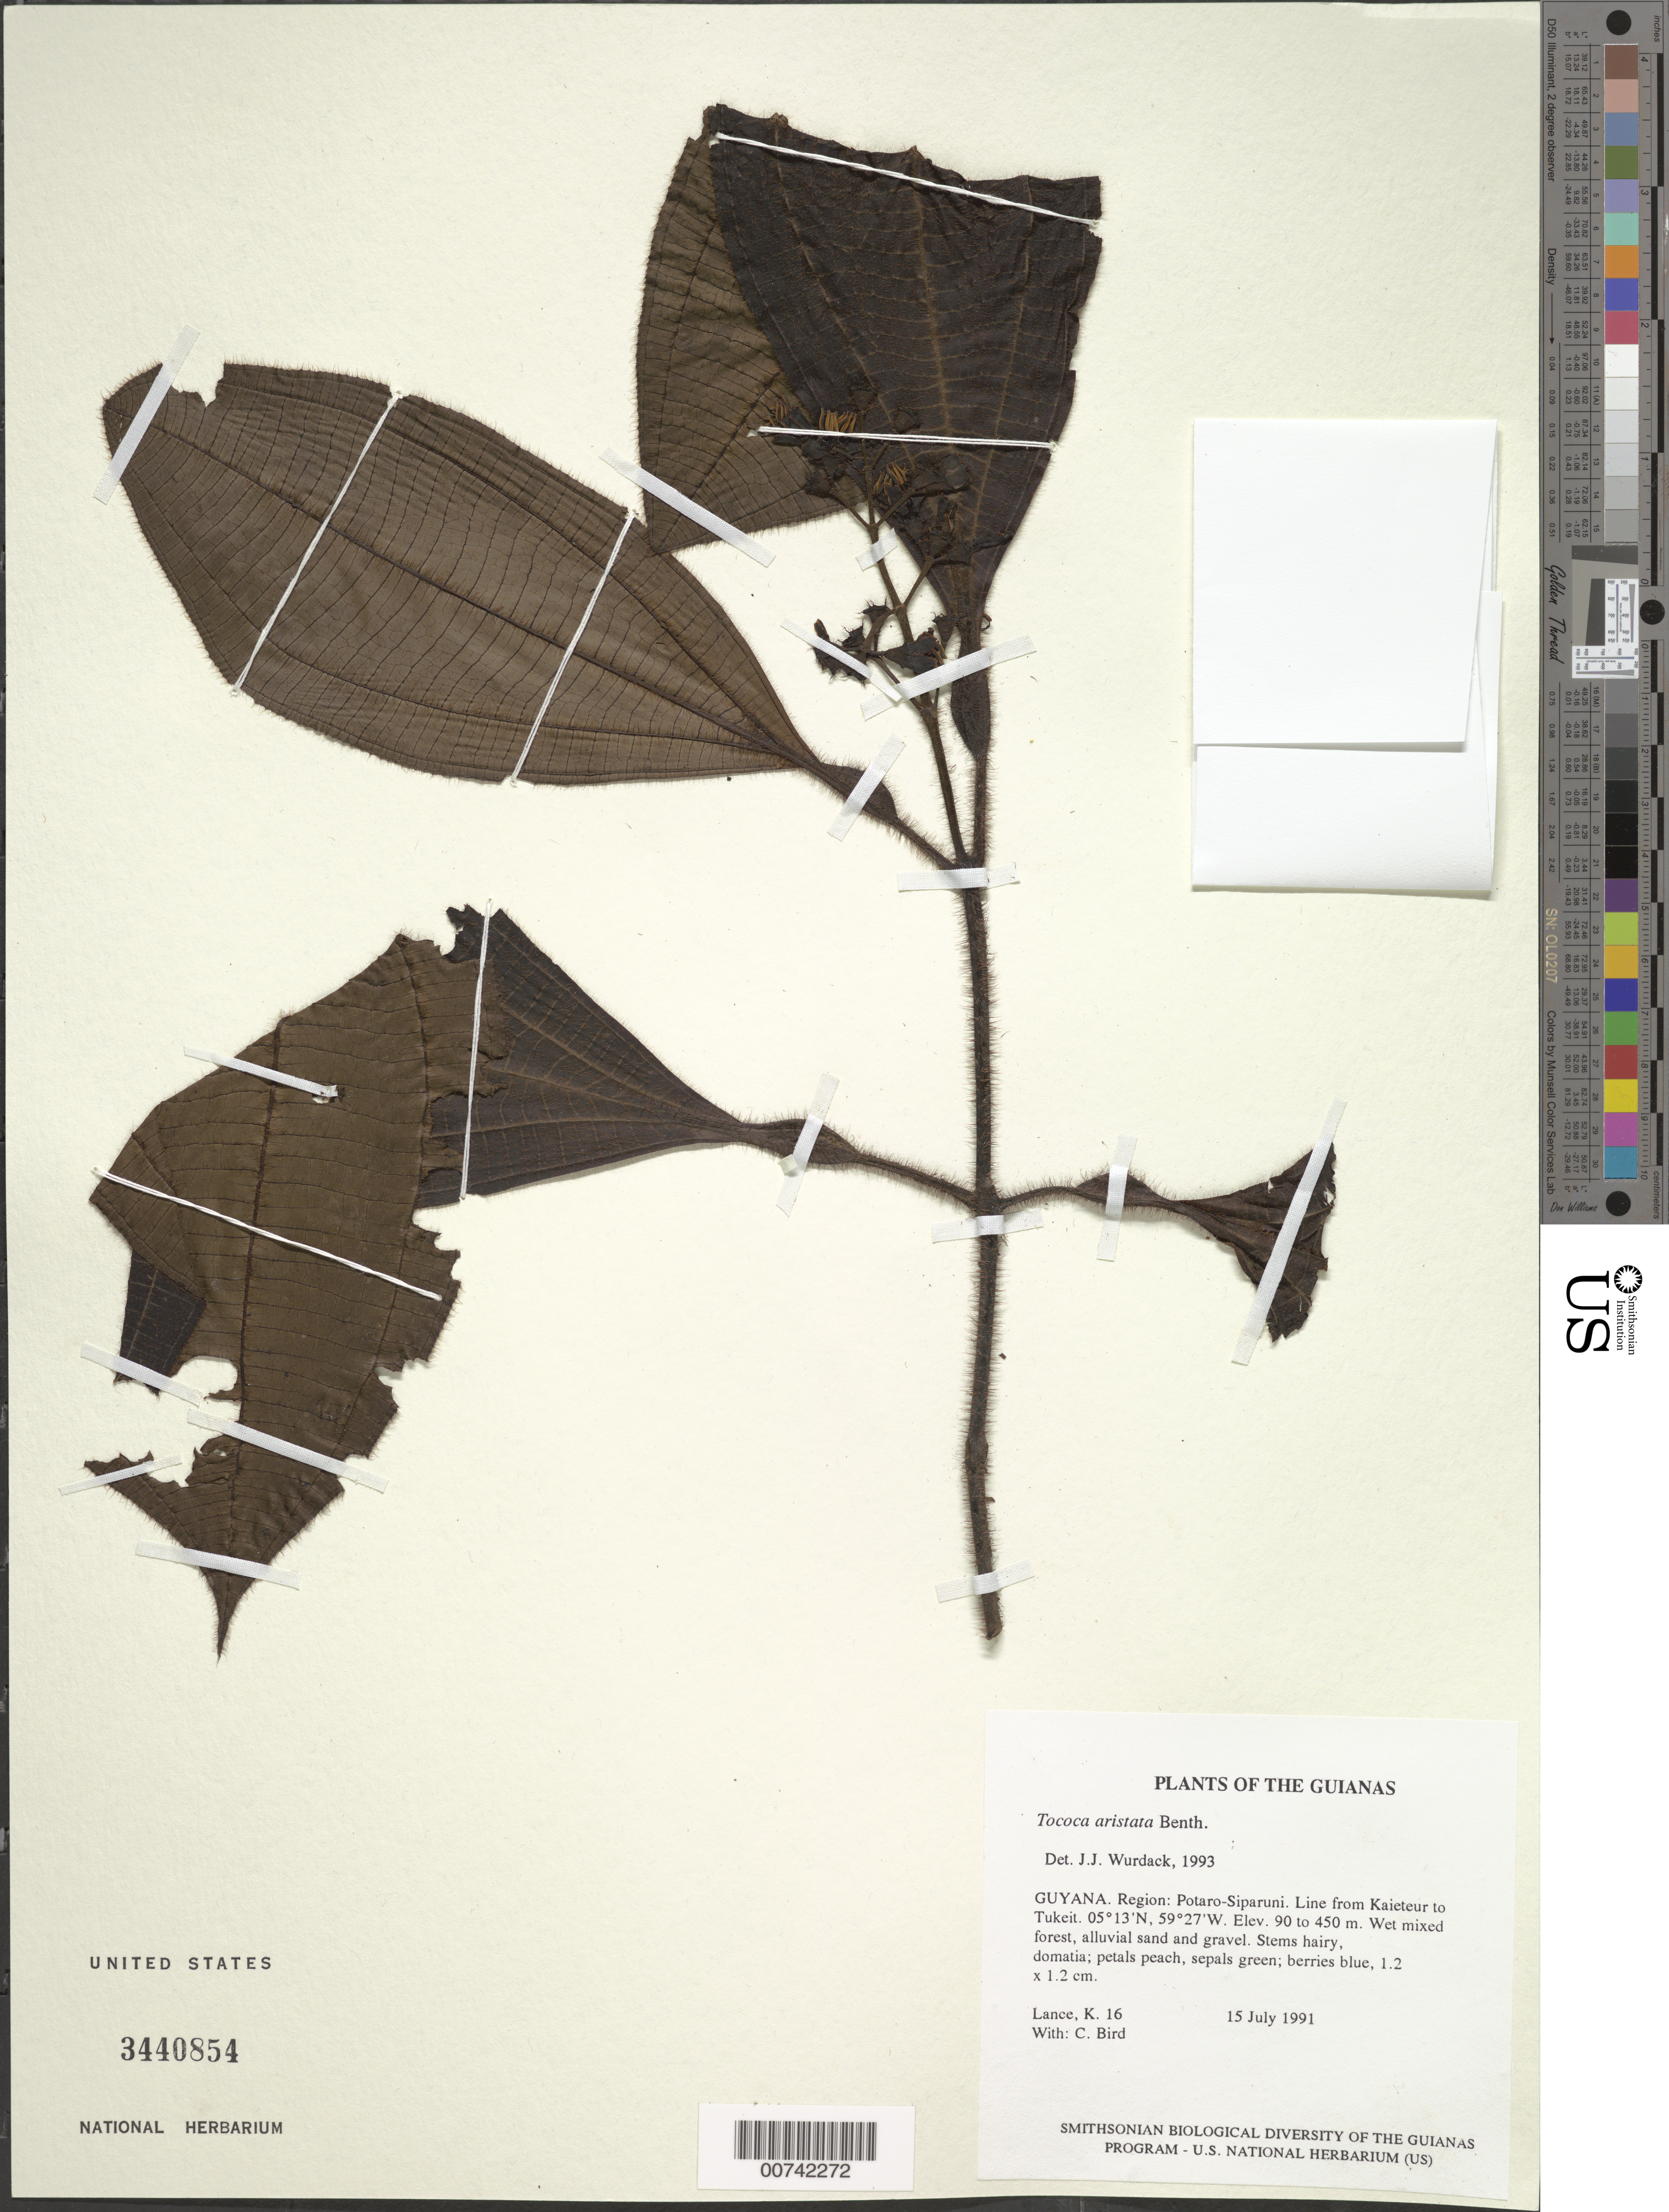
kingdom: Plantae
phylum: Tracheophyta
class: Magnoliopsida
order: Myrtales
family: Melastomataceae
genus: Tococa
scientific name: Tococa aristata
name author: Benth.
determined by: Wurdack, John J., (US), US (UNITED STATES)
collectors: K. Lance & C. Bird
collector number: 16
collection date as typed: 15 July 1991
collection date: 1991-07-15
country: Guyana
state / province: Potaro-Siparuni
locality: Line from Kaieteur to Tukeit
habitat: Wet mixed forest, alluvial sand and gravel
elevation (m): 90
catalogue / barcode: US 3440854